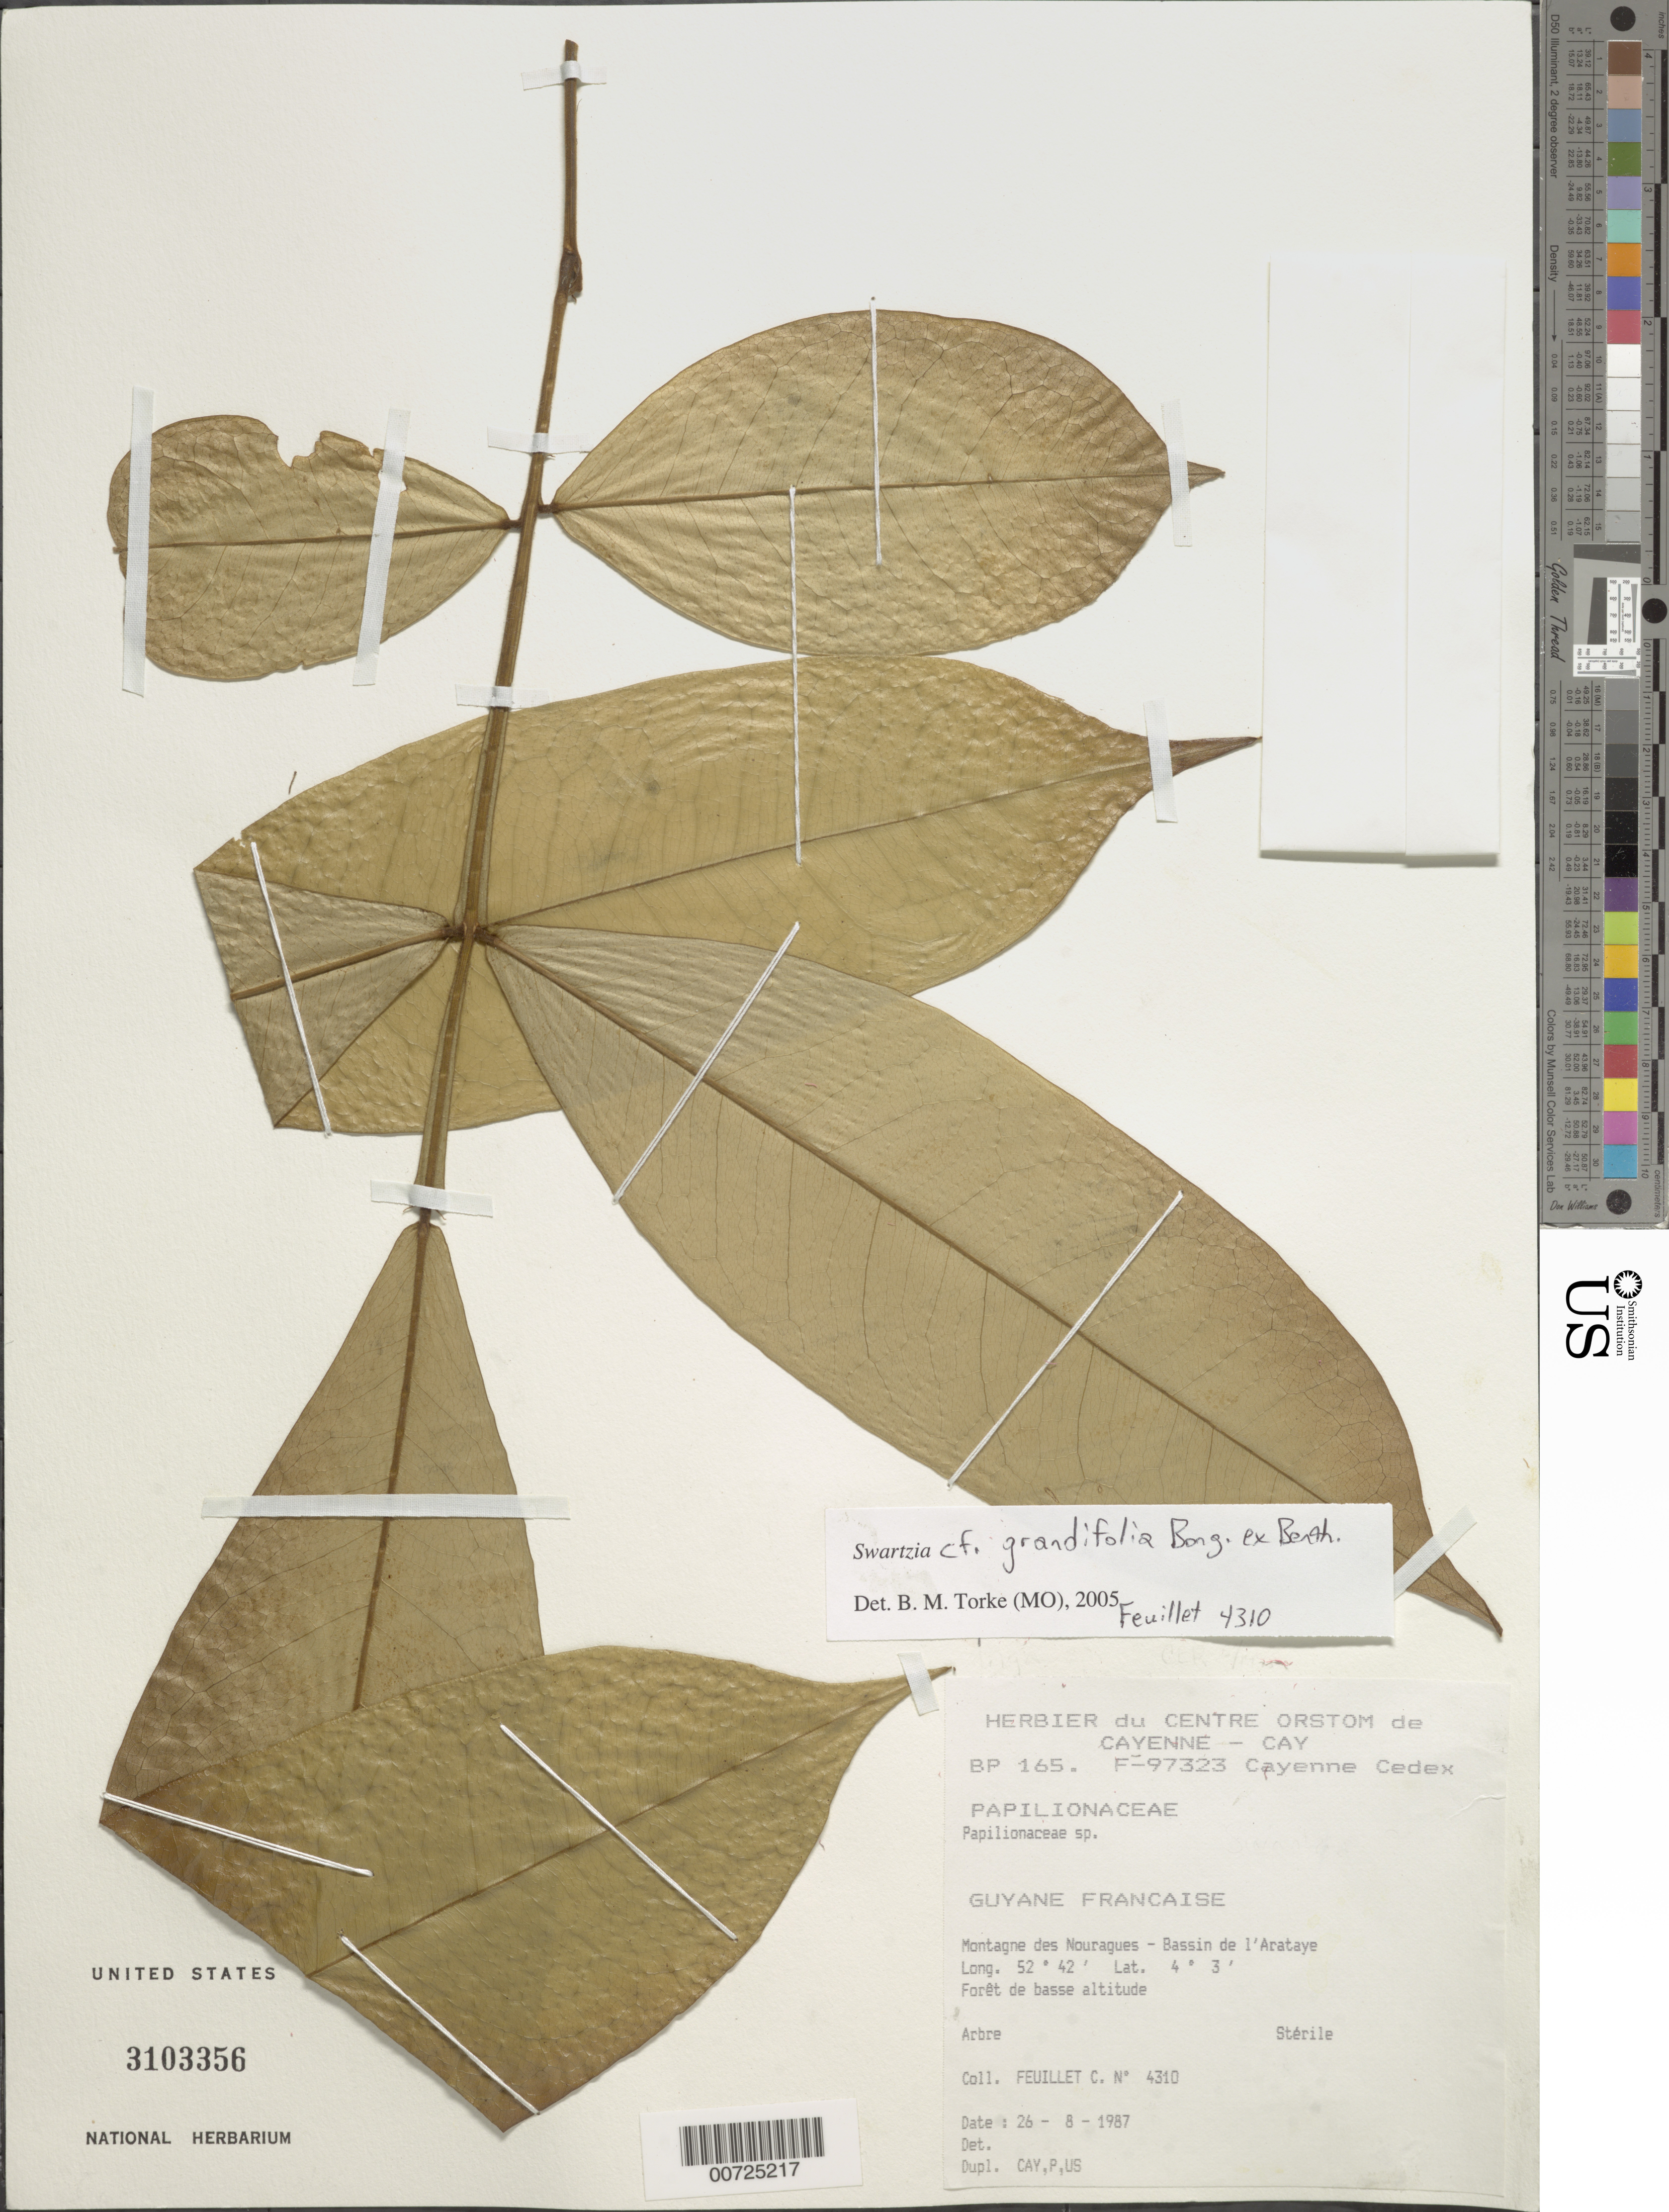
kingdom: Plantae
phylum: Tracheophyta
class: Magnoliopsida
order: Fabales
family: Fabaceae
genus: Swartzia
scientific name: Swartzia grandifolia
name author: Bong. ex Benth.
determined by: Torke, B. M., (MO)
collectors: C. Feuillet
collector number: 4310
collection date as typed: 26 Aug 1987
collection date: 1987-08-26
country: French Guiana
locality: Station des Nouragues, Bassin de l'Approuague, Arataye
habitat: Low altitude forest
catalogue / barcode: US 3103356